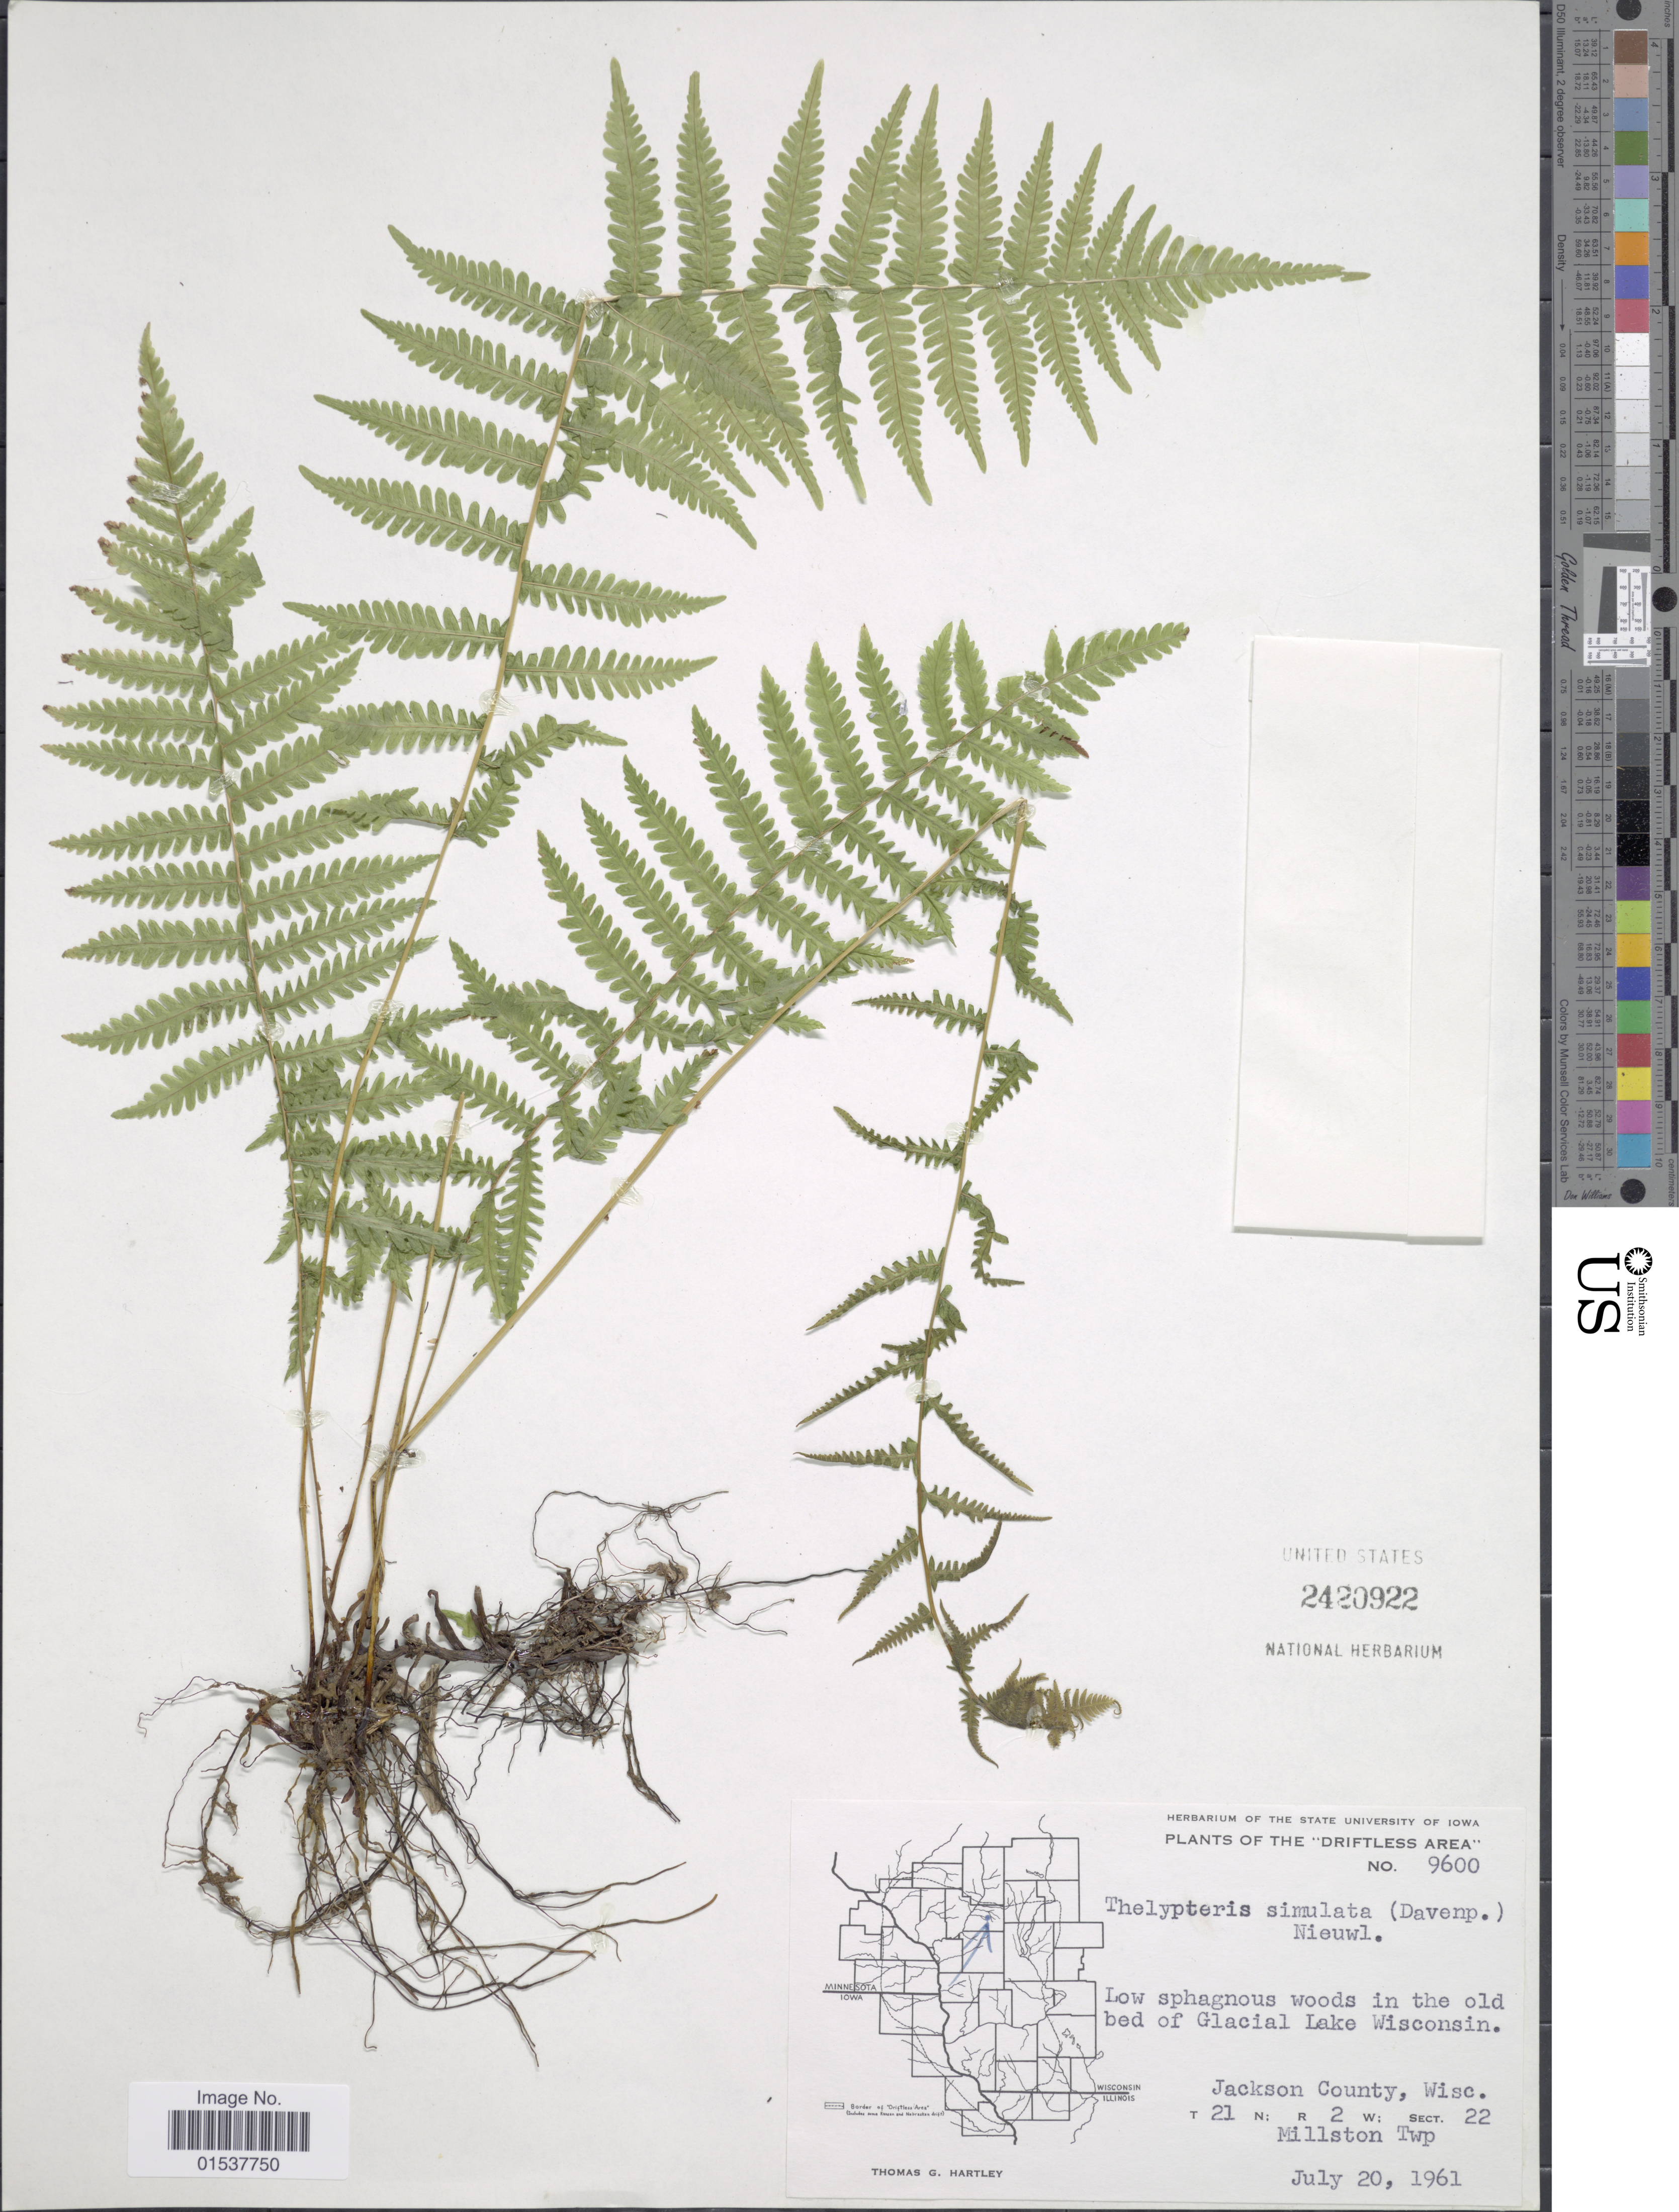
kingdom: Plantae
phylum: Tracheophyta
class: Polypodiopsida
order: Polypodiales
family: Thelypteridaceae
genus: Parathelypteris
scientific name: Parathelypteris simulata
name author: (Davenp.) Holttum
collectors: T. G. Hartley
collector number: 9600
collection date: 1961-07-20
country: United States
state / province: Wisconsin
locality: Driftless Area, Low sphagnous woods in the old bed of Glacial Lake Wisconsin, Jackson County, Wisc., T21N; R2W; Sect. 22, Millston Twp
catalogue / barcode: US 2420922